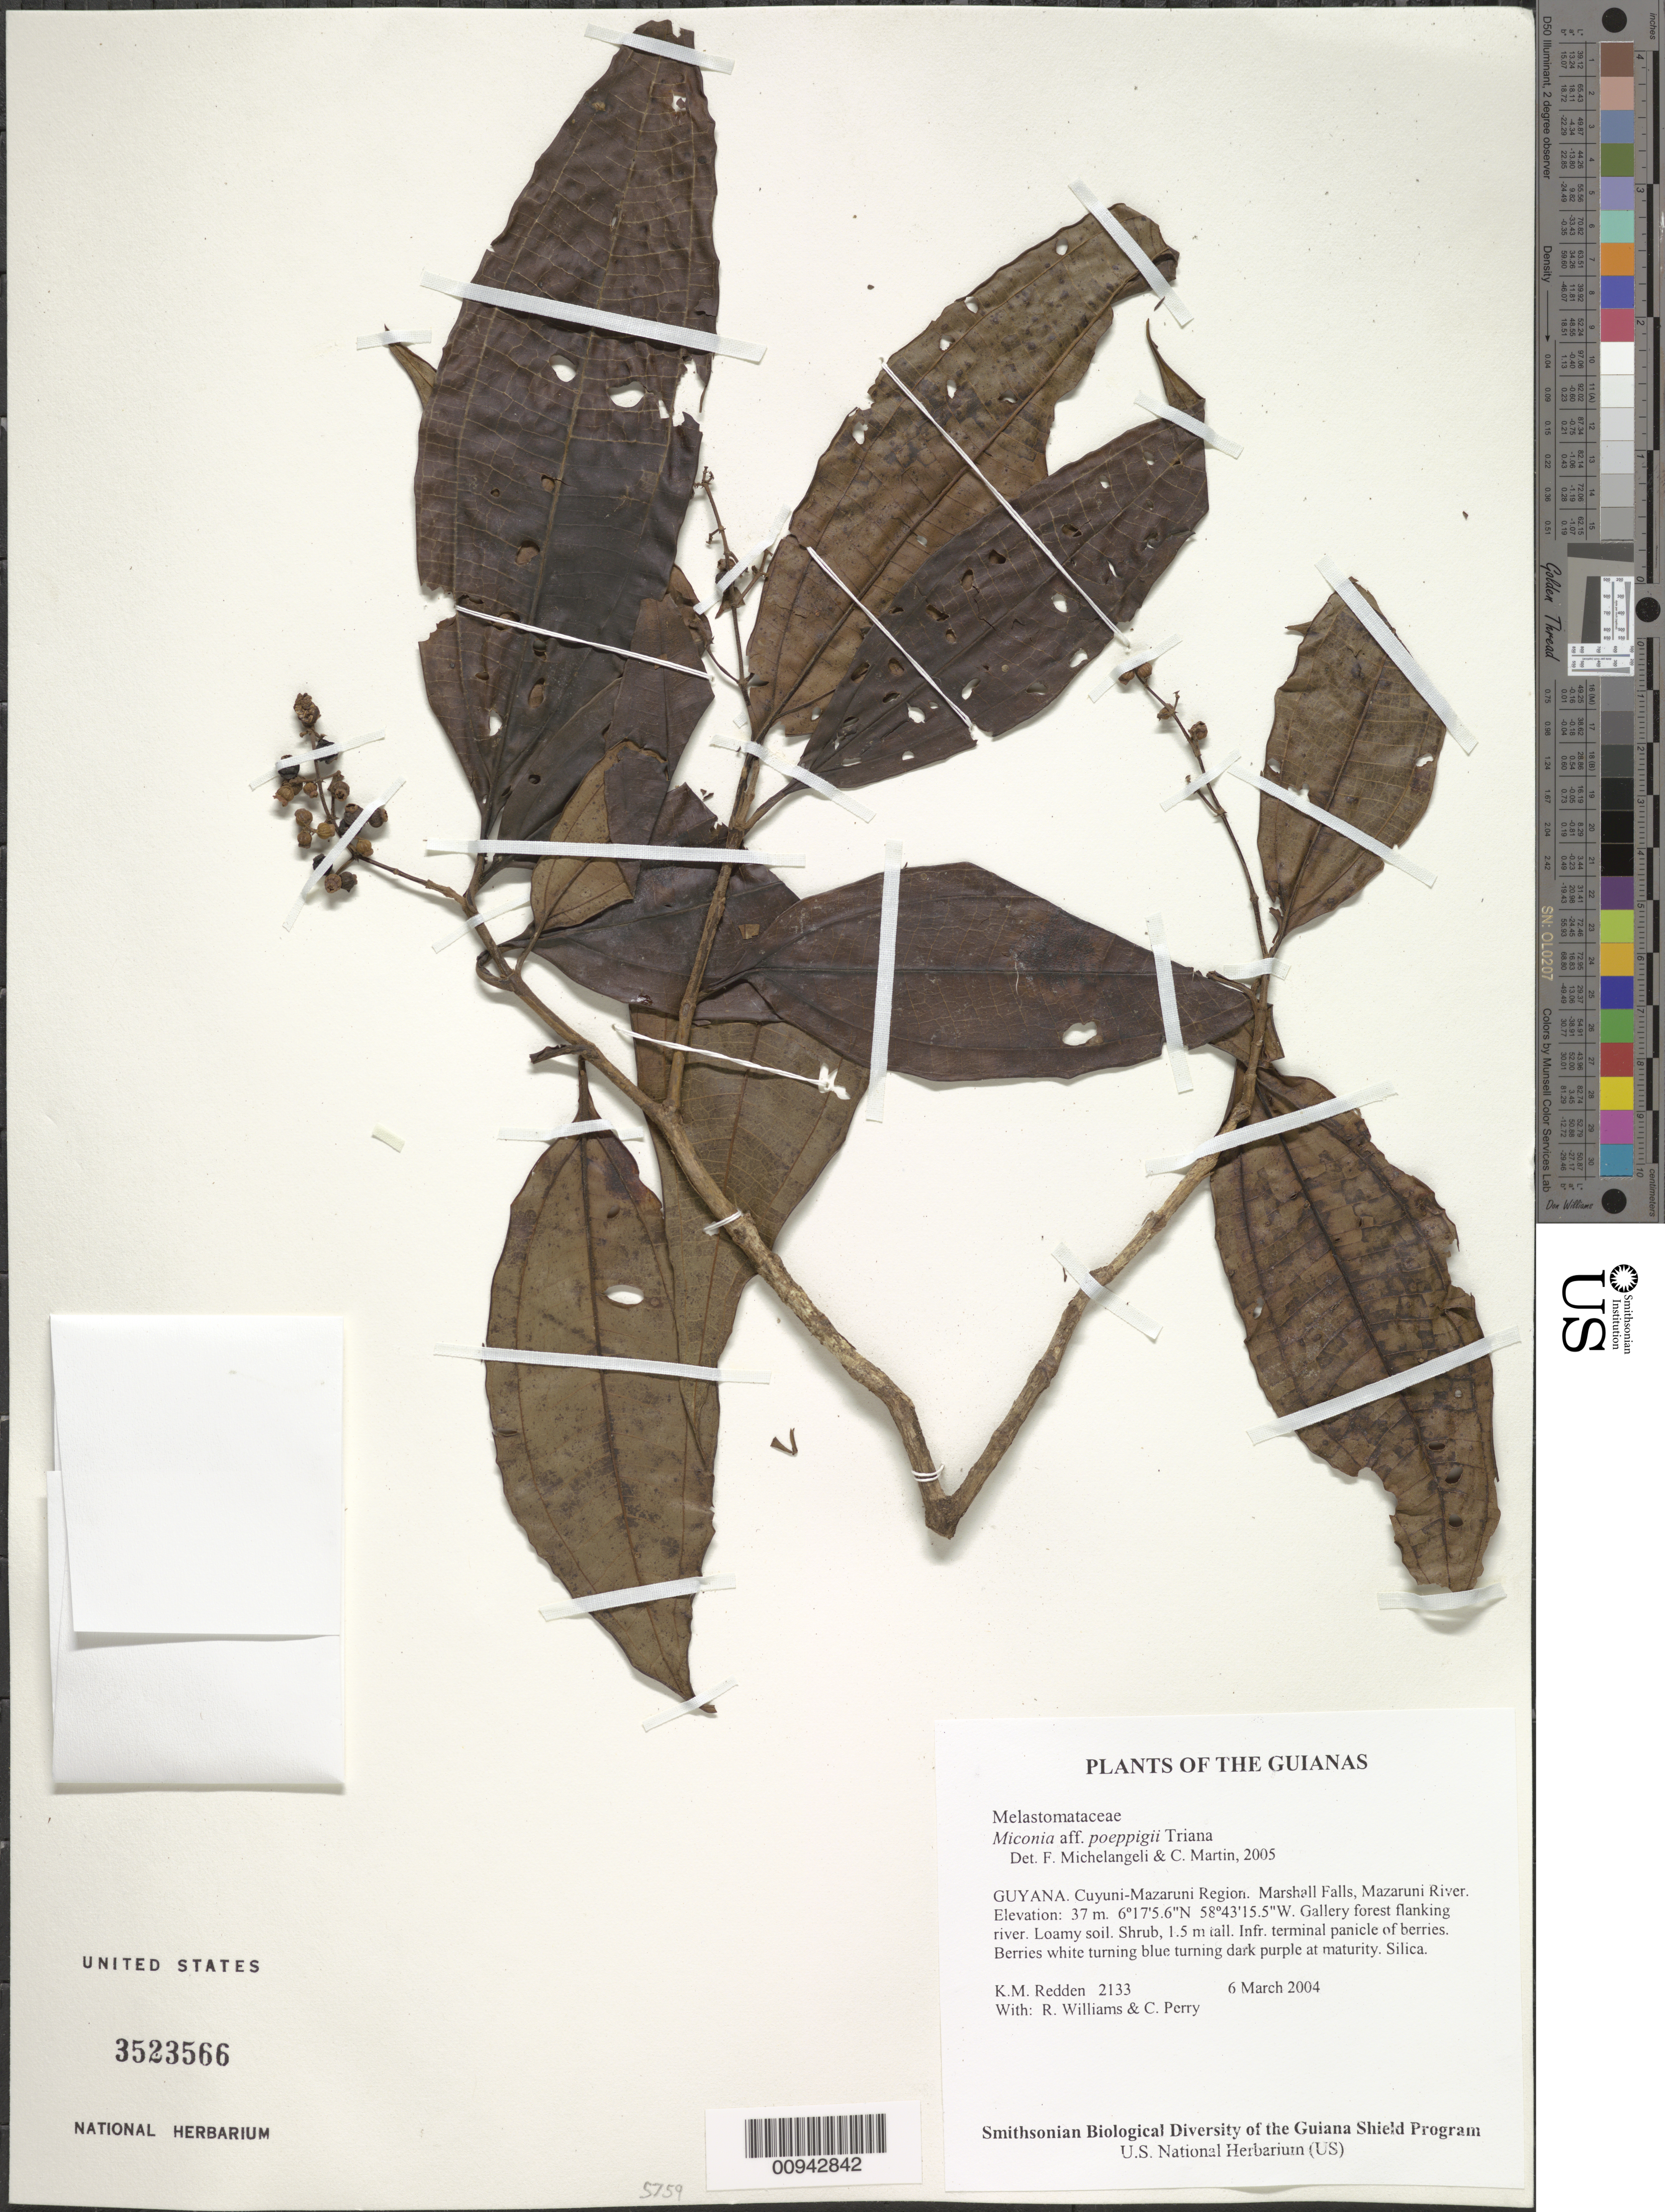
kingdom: Plantae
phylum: Tracheophyta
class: Magnoliopsida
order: Myrtales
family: Melastomataceae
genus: Miconia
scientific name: Miconia poeppigii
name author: Triana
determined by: Michelangeli, F. A.; Martin, C.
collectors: K. M. Redden, R. Williams & C. Perry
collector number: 2133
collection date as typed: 6 March 2004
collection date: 2004-03-06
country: Guyana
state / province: Cuyuni-Mazaruni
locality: Marshall Falls, Mazaruni River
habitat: Gallery forest flanking river. Loamy soil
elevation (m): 37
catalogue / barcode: US 3523566